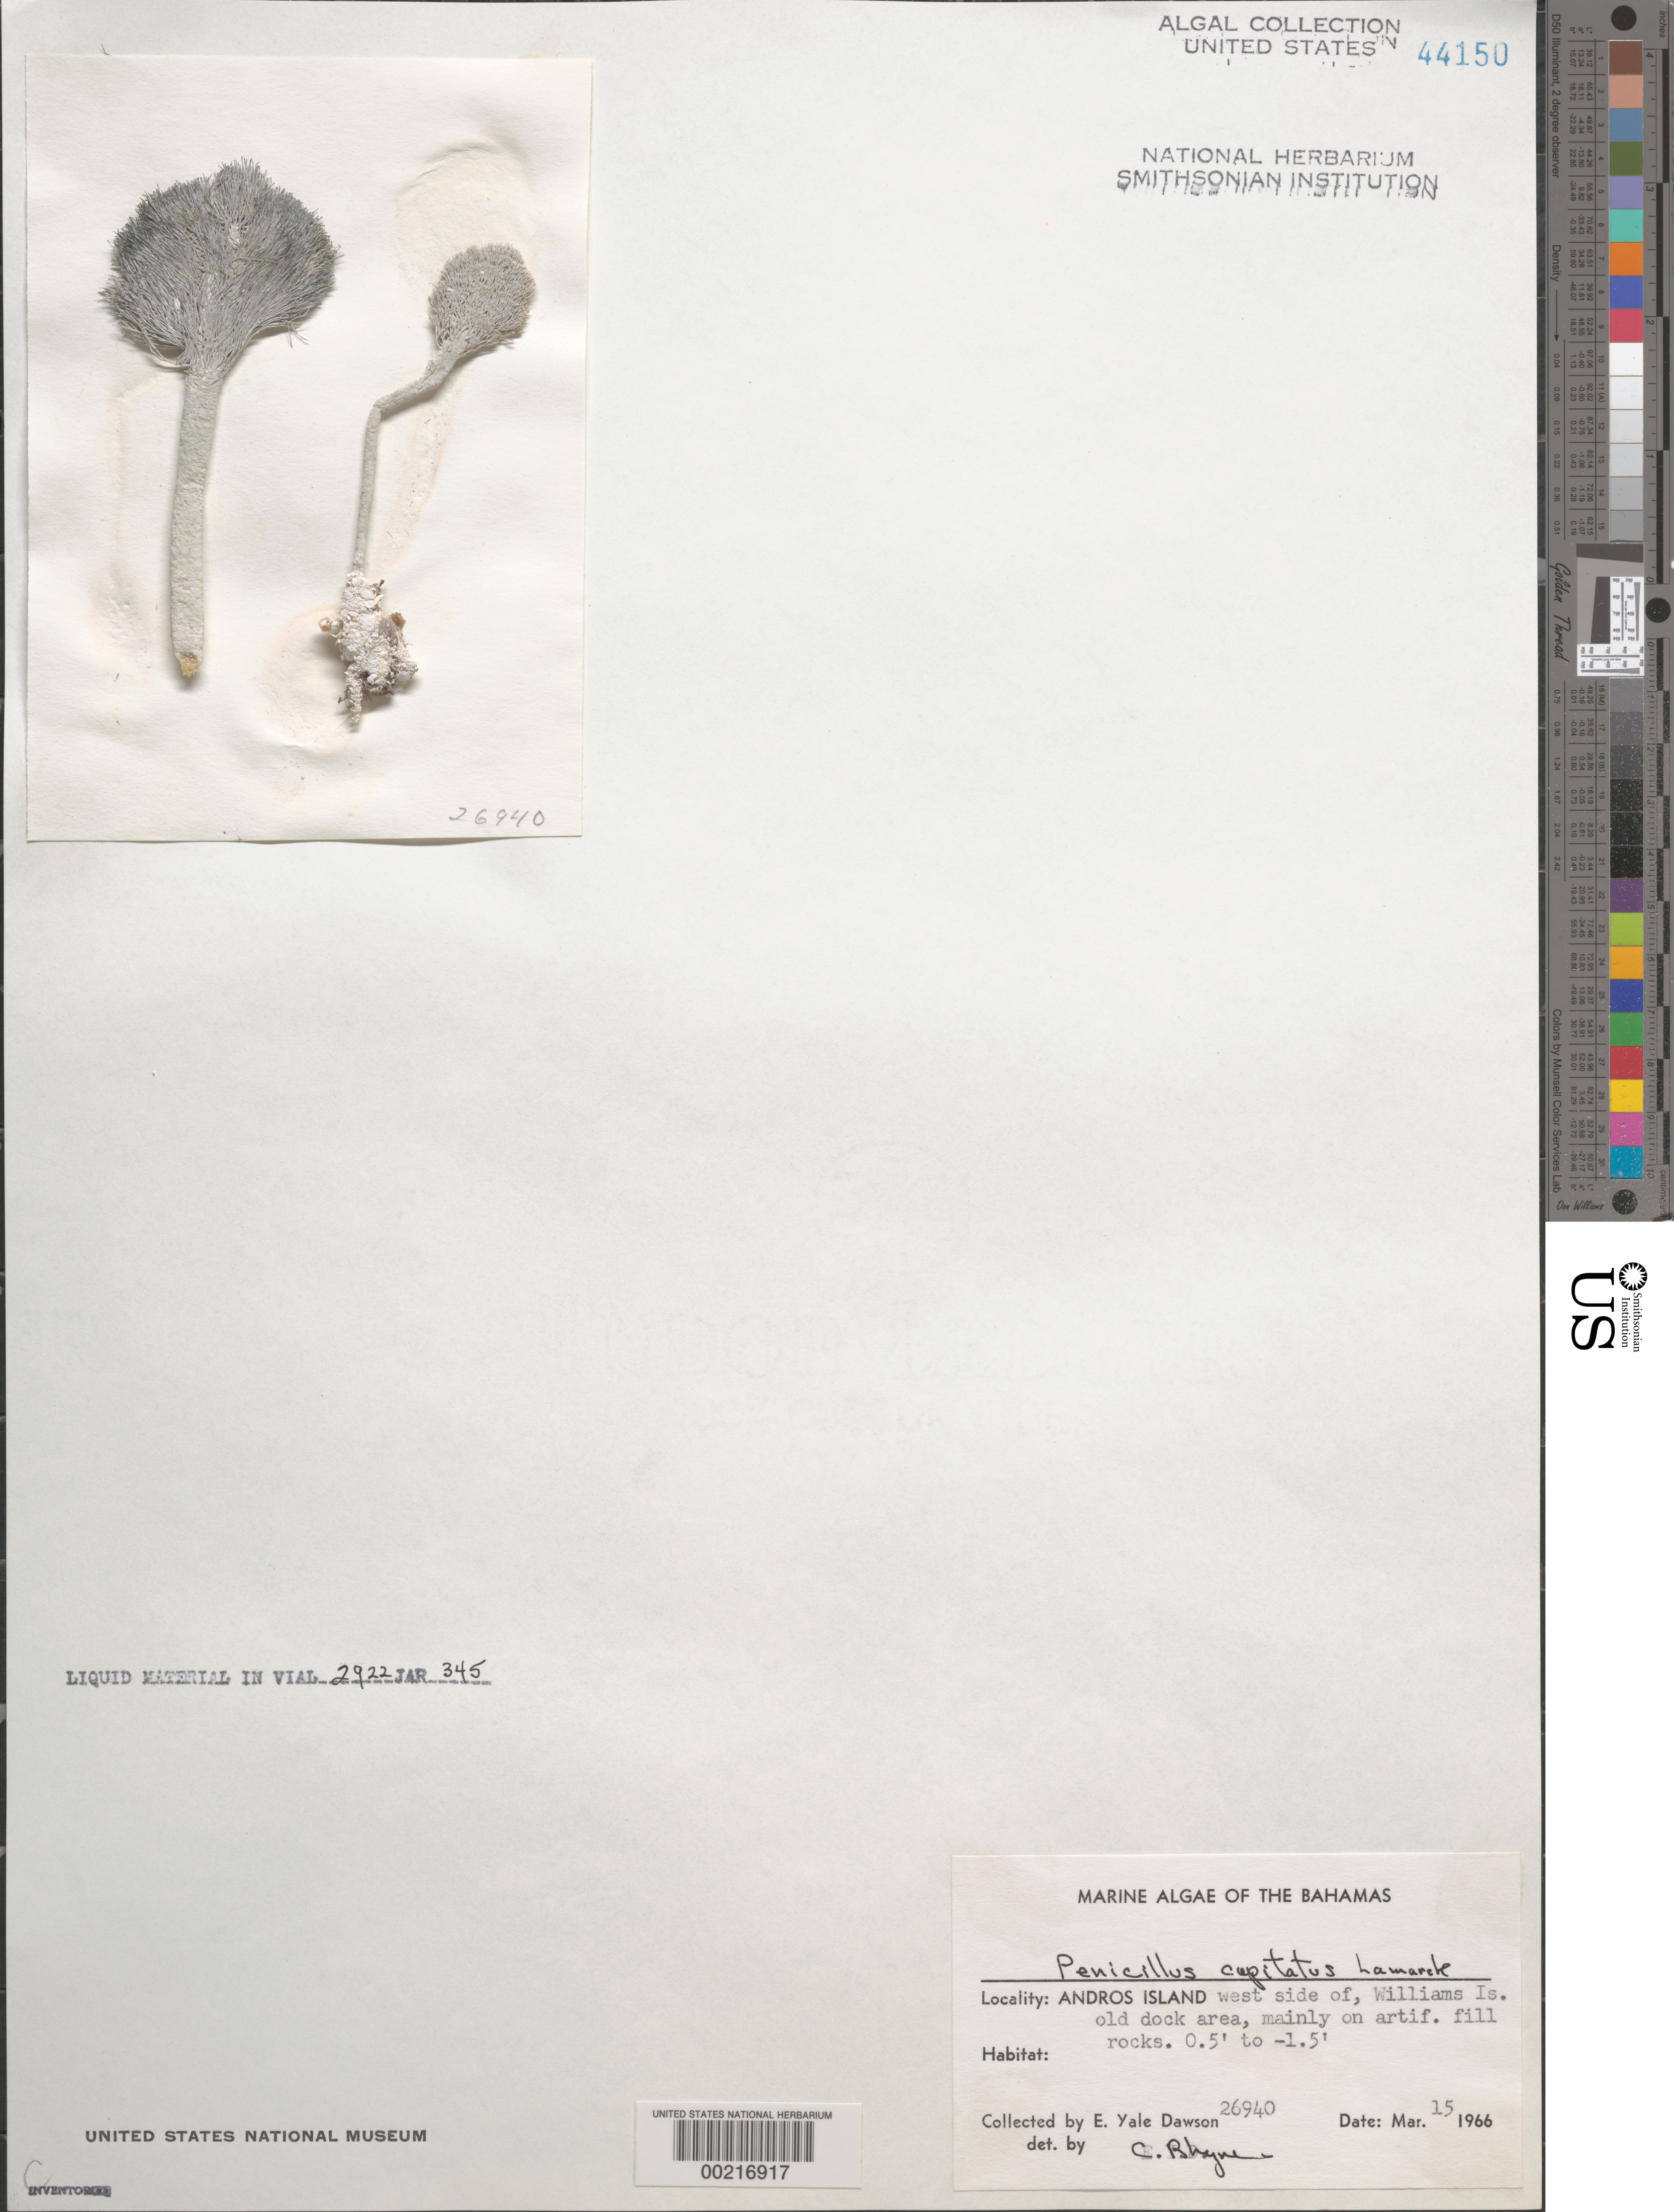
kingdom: Plantae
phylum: Chlorophyta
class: Ulvophyceae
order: Bryopsidales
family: Udoteaceae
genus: Penicillus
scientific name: Penicillus capitatus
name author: Lam.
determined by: Rhyne, C. F.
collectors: E. Y. Dawson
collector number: EYD 26940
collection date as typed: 15 Mar 1966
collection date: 1966-03-15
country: Bahamas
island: Andros Island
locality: West side of Andros Island, Williams Island old dock area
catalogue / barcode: US 44150